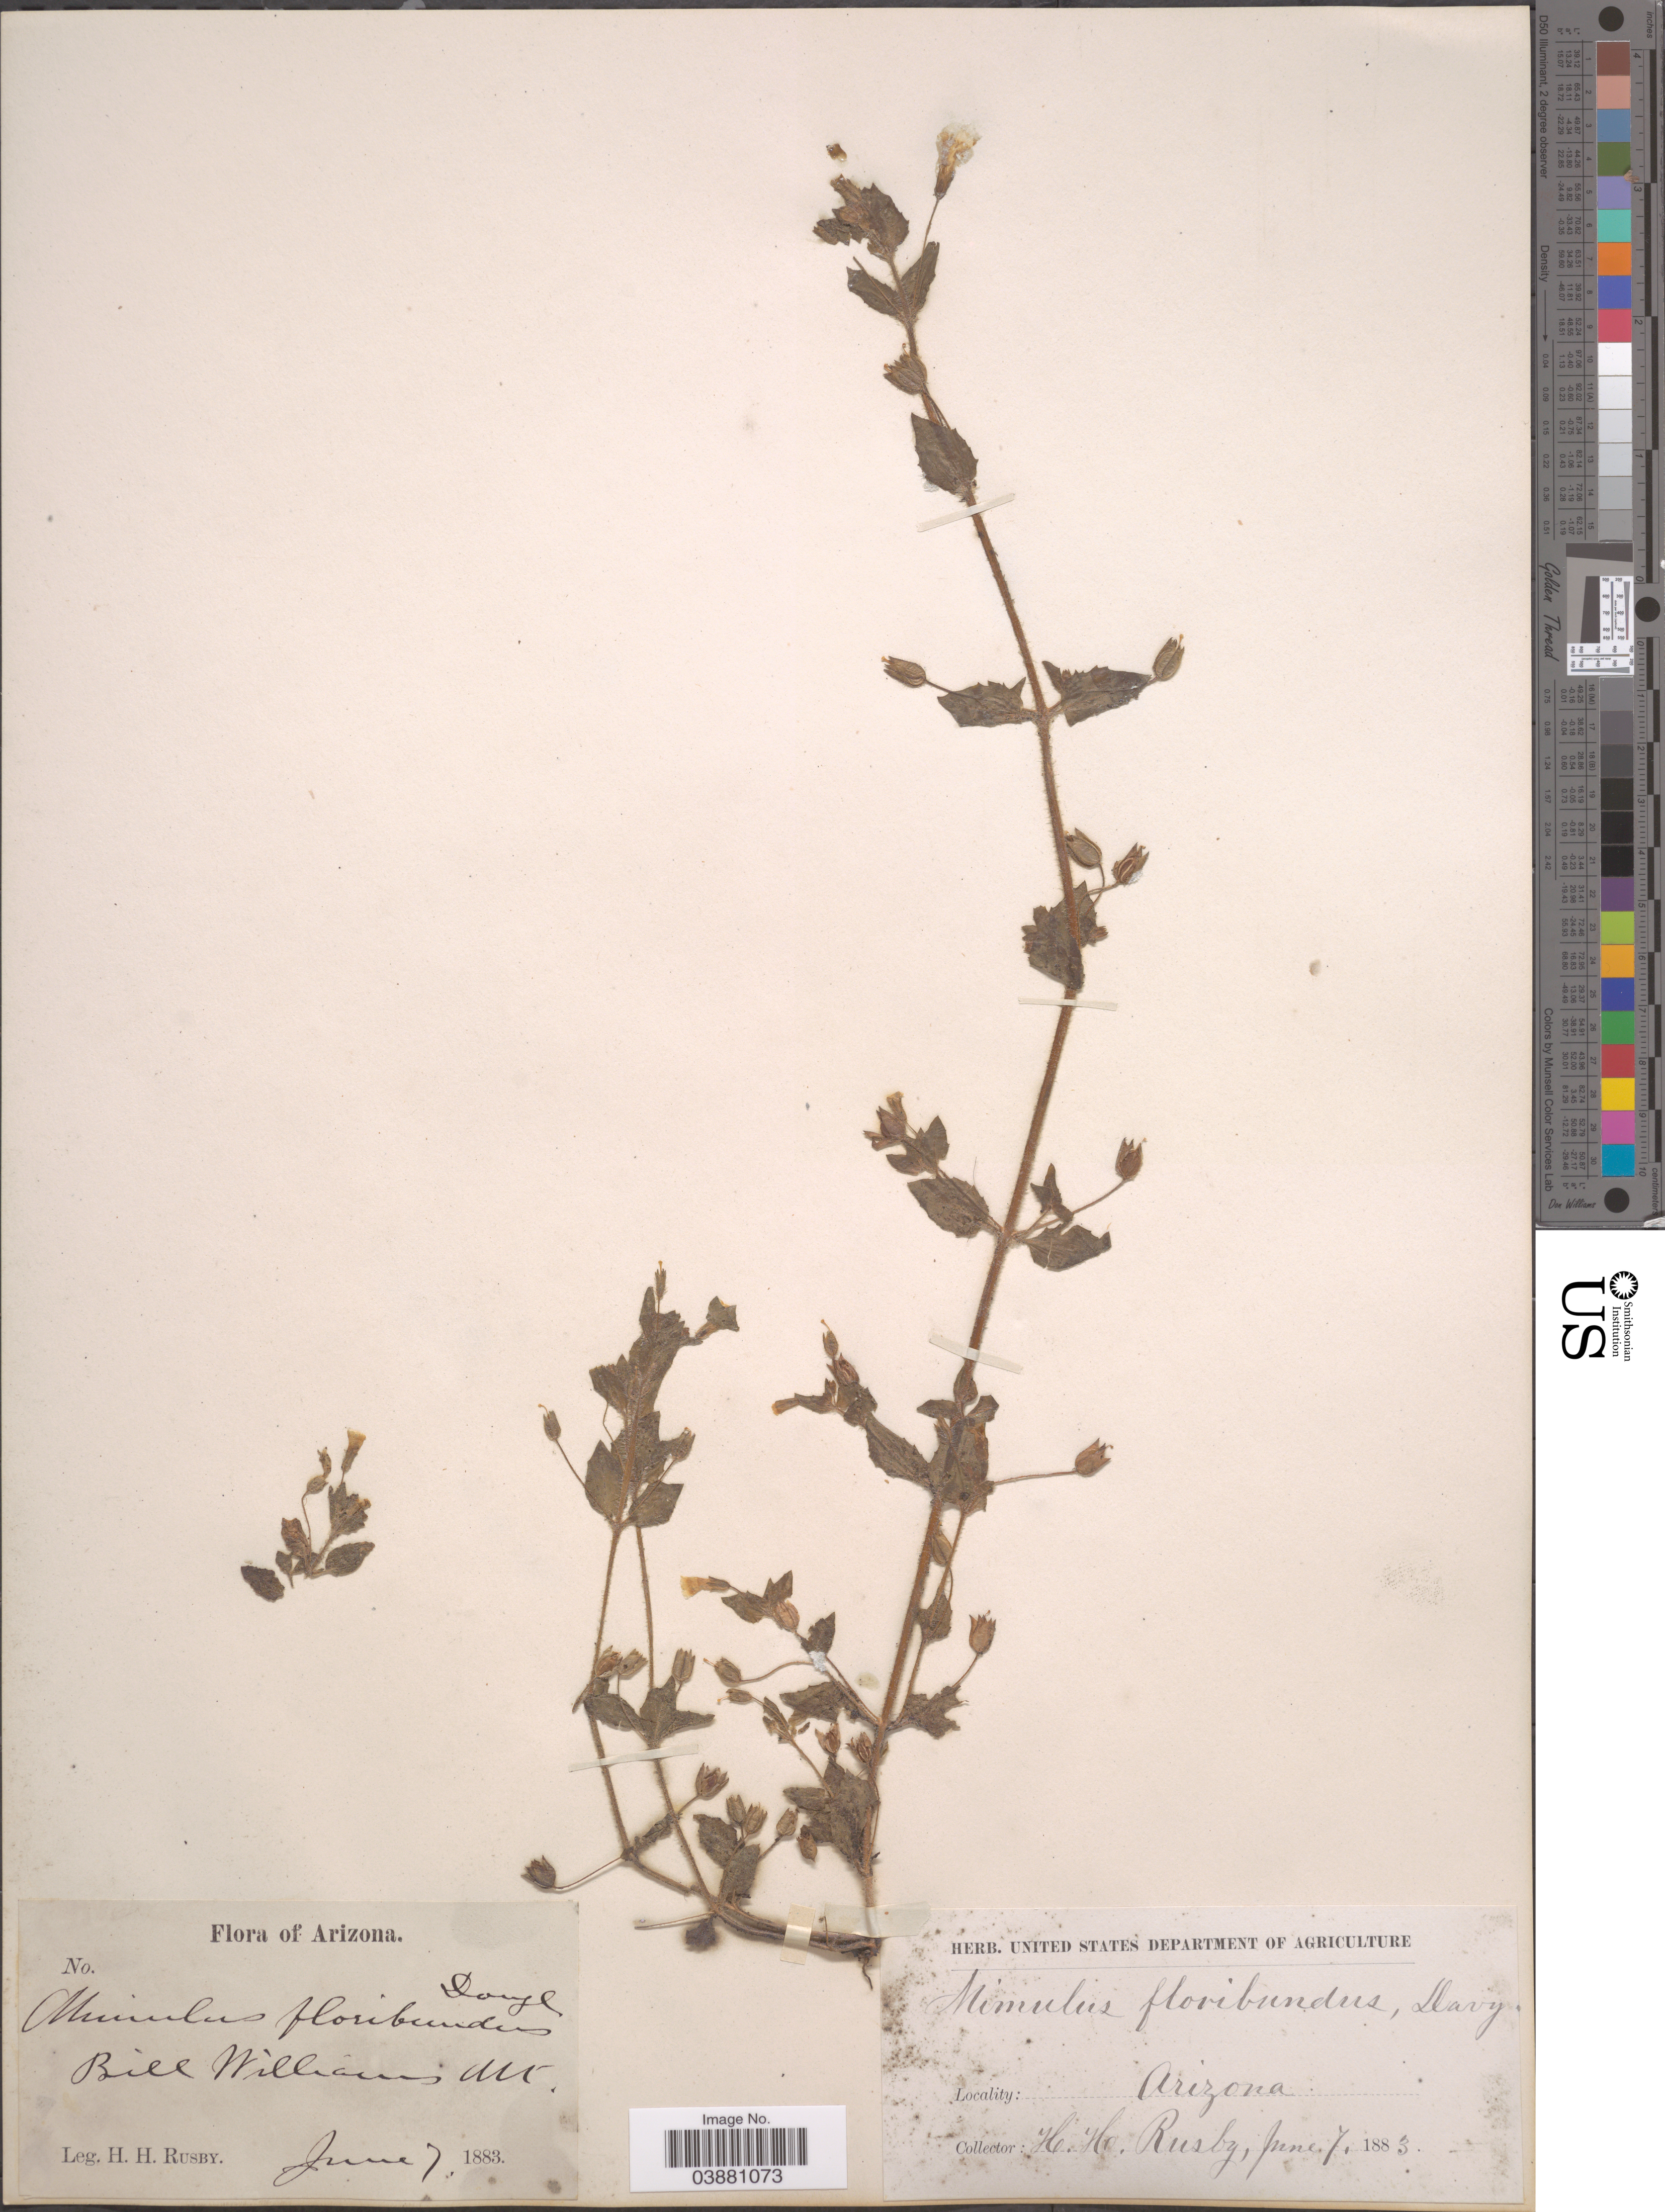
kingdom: Plantae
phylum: Tracheophyta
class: Magnoliopsida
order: Lamiales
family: Phrymaceae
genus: Mimulus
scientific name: Mimulus floribundus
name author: Douglas ex Lindl.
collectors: H. H. Rusby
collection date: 1883-06-07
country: United States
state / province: Arizona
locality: Bill Williams Mt.